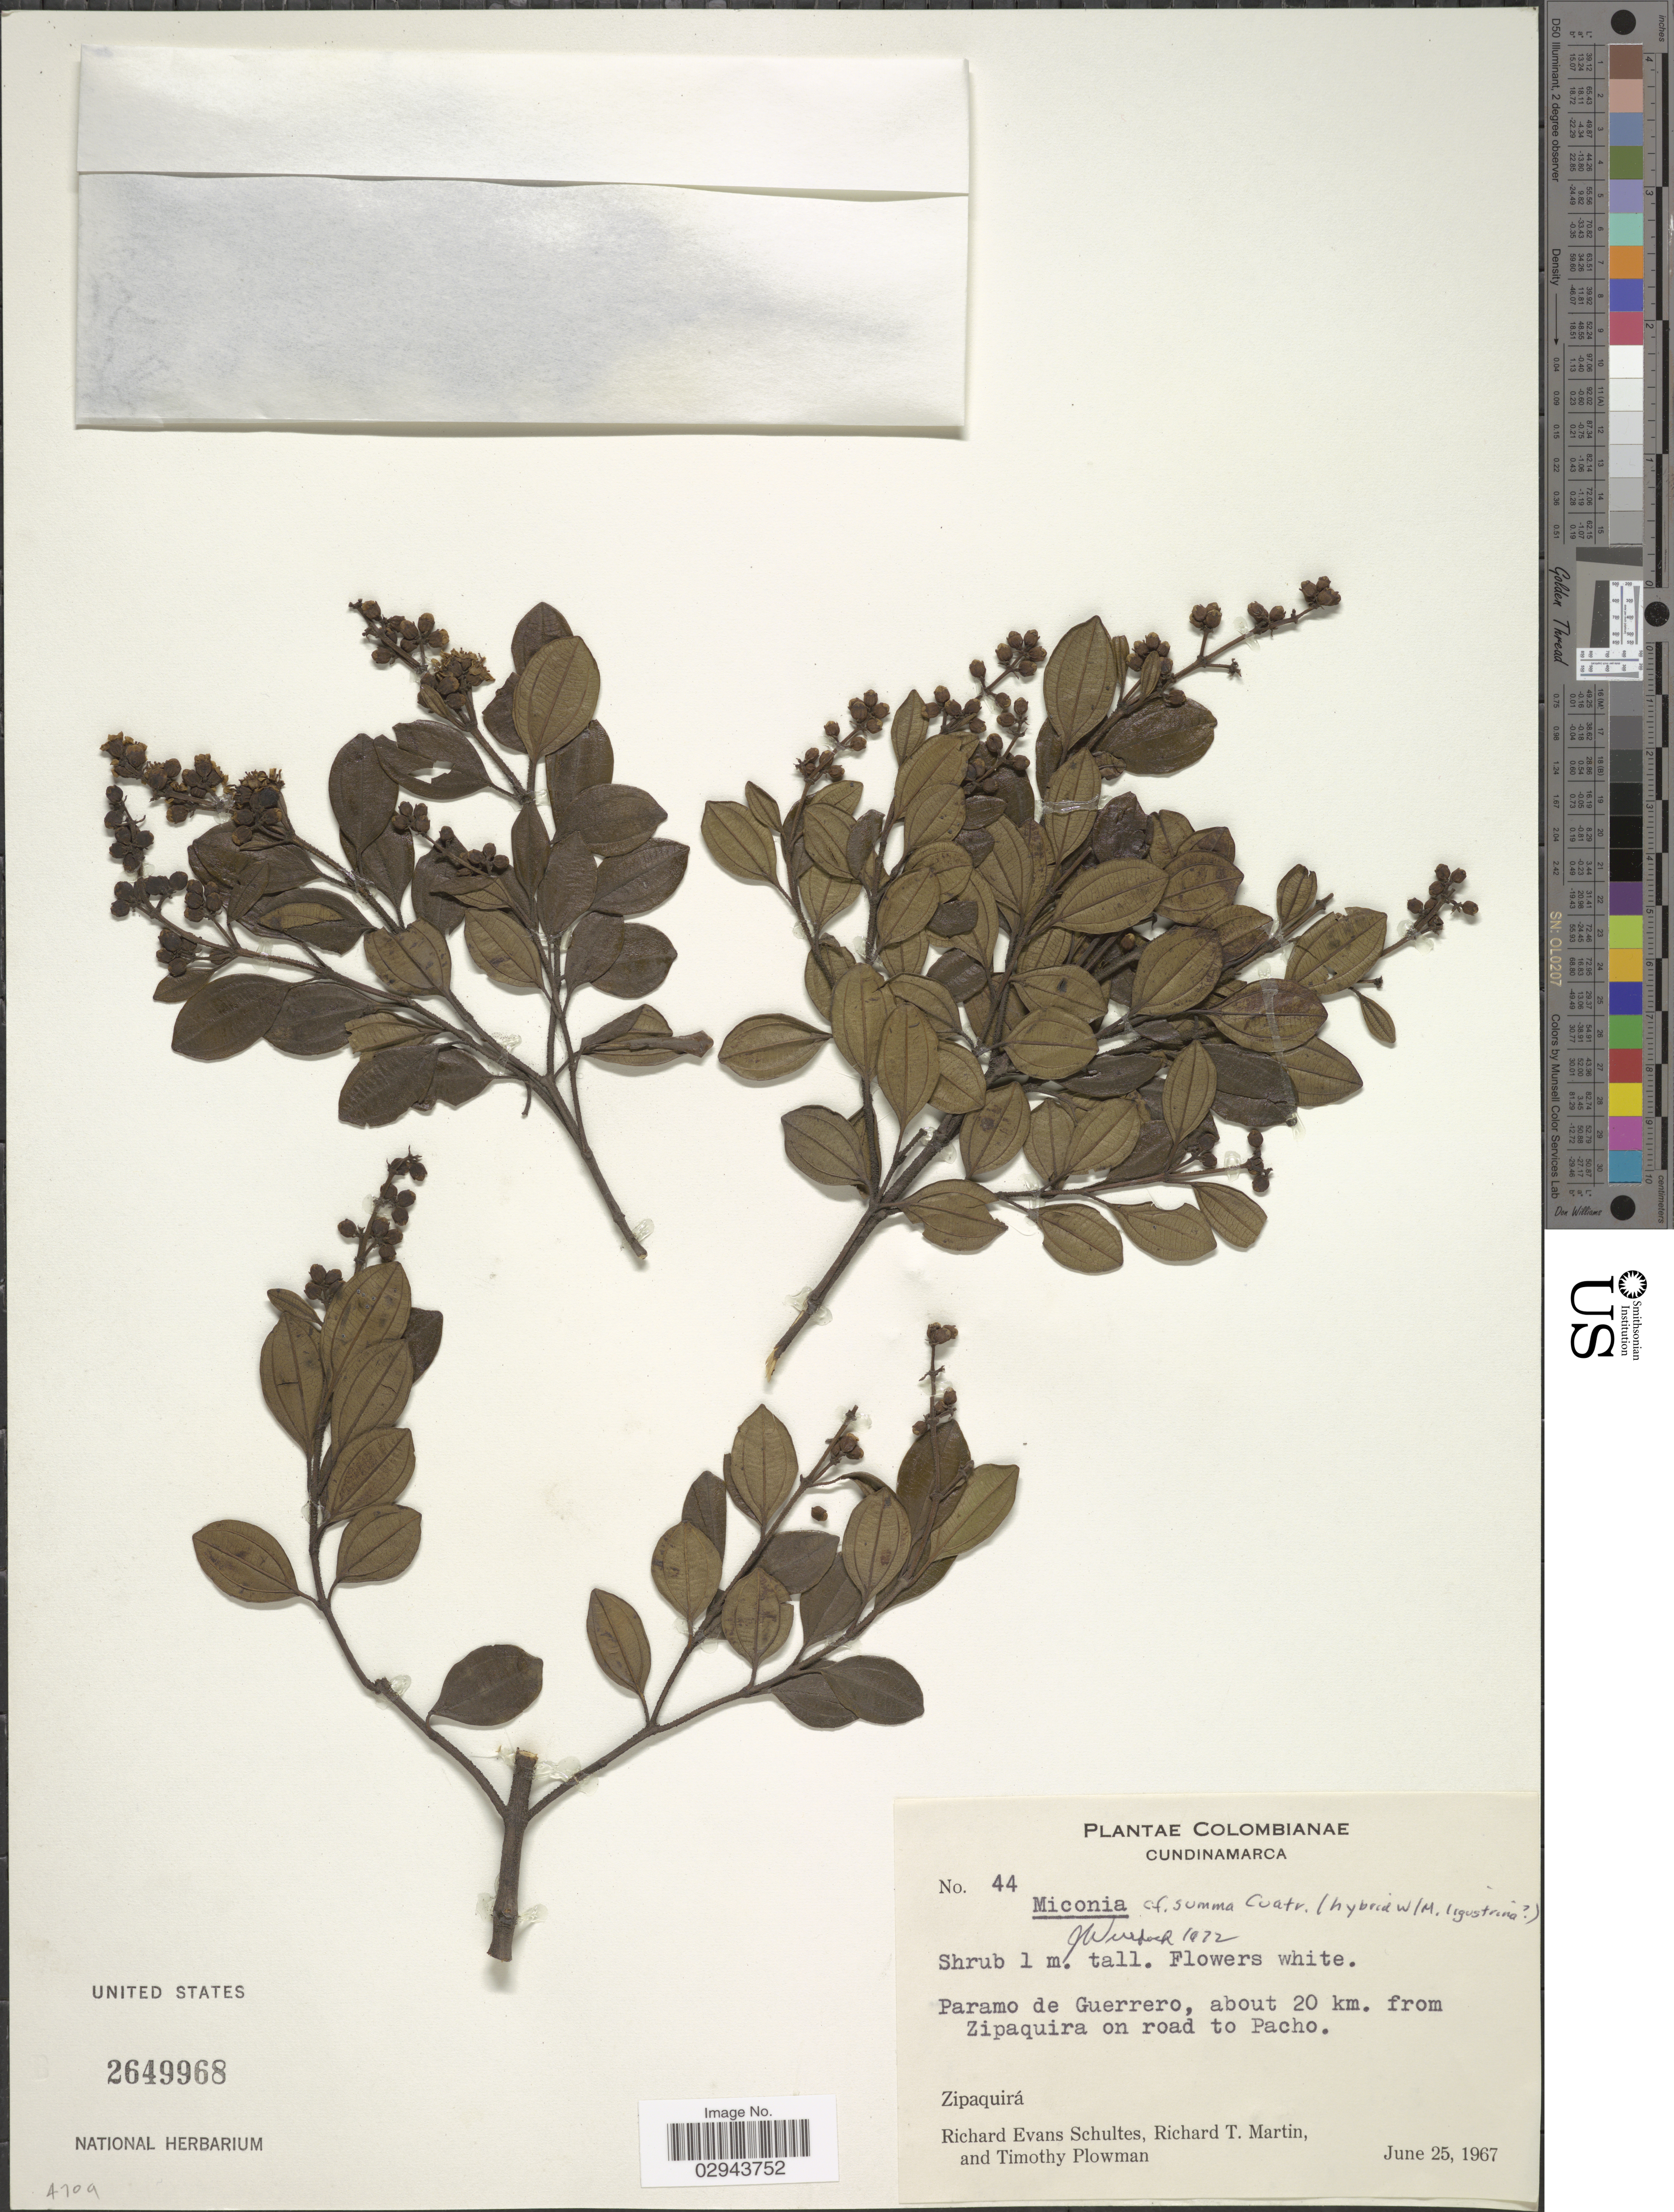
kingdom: Plantae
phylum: Tracheophyta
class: Magnoliopsida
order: Myrtales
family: Melastomataceae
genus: Miconia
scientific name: Miconia summa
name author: Cuatrec.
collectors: R. E. Schultes, R. T. Martin & T. Plowman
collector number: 44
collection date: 1967-06-25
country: Colombia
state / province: Cundinamarca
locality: Paramo de Guerrero, about 20 km. from Zipaquira on road to Pacho. Zipaquirá.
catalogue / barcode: US 2649968